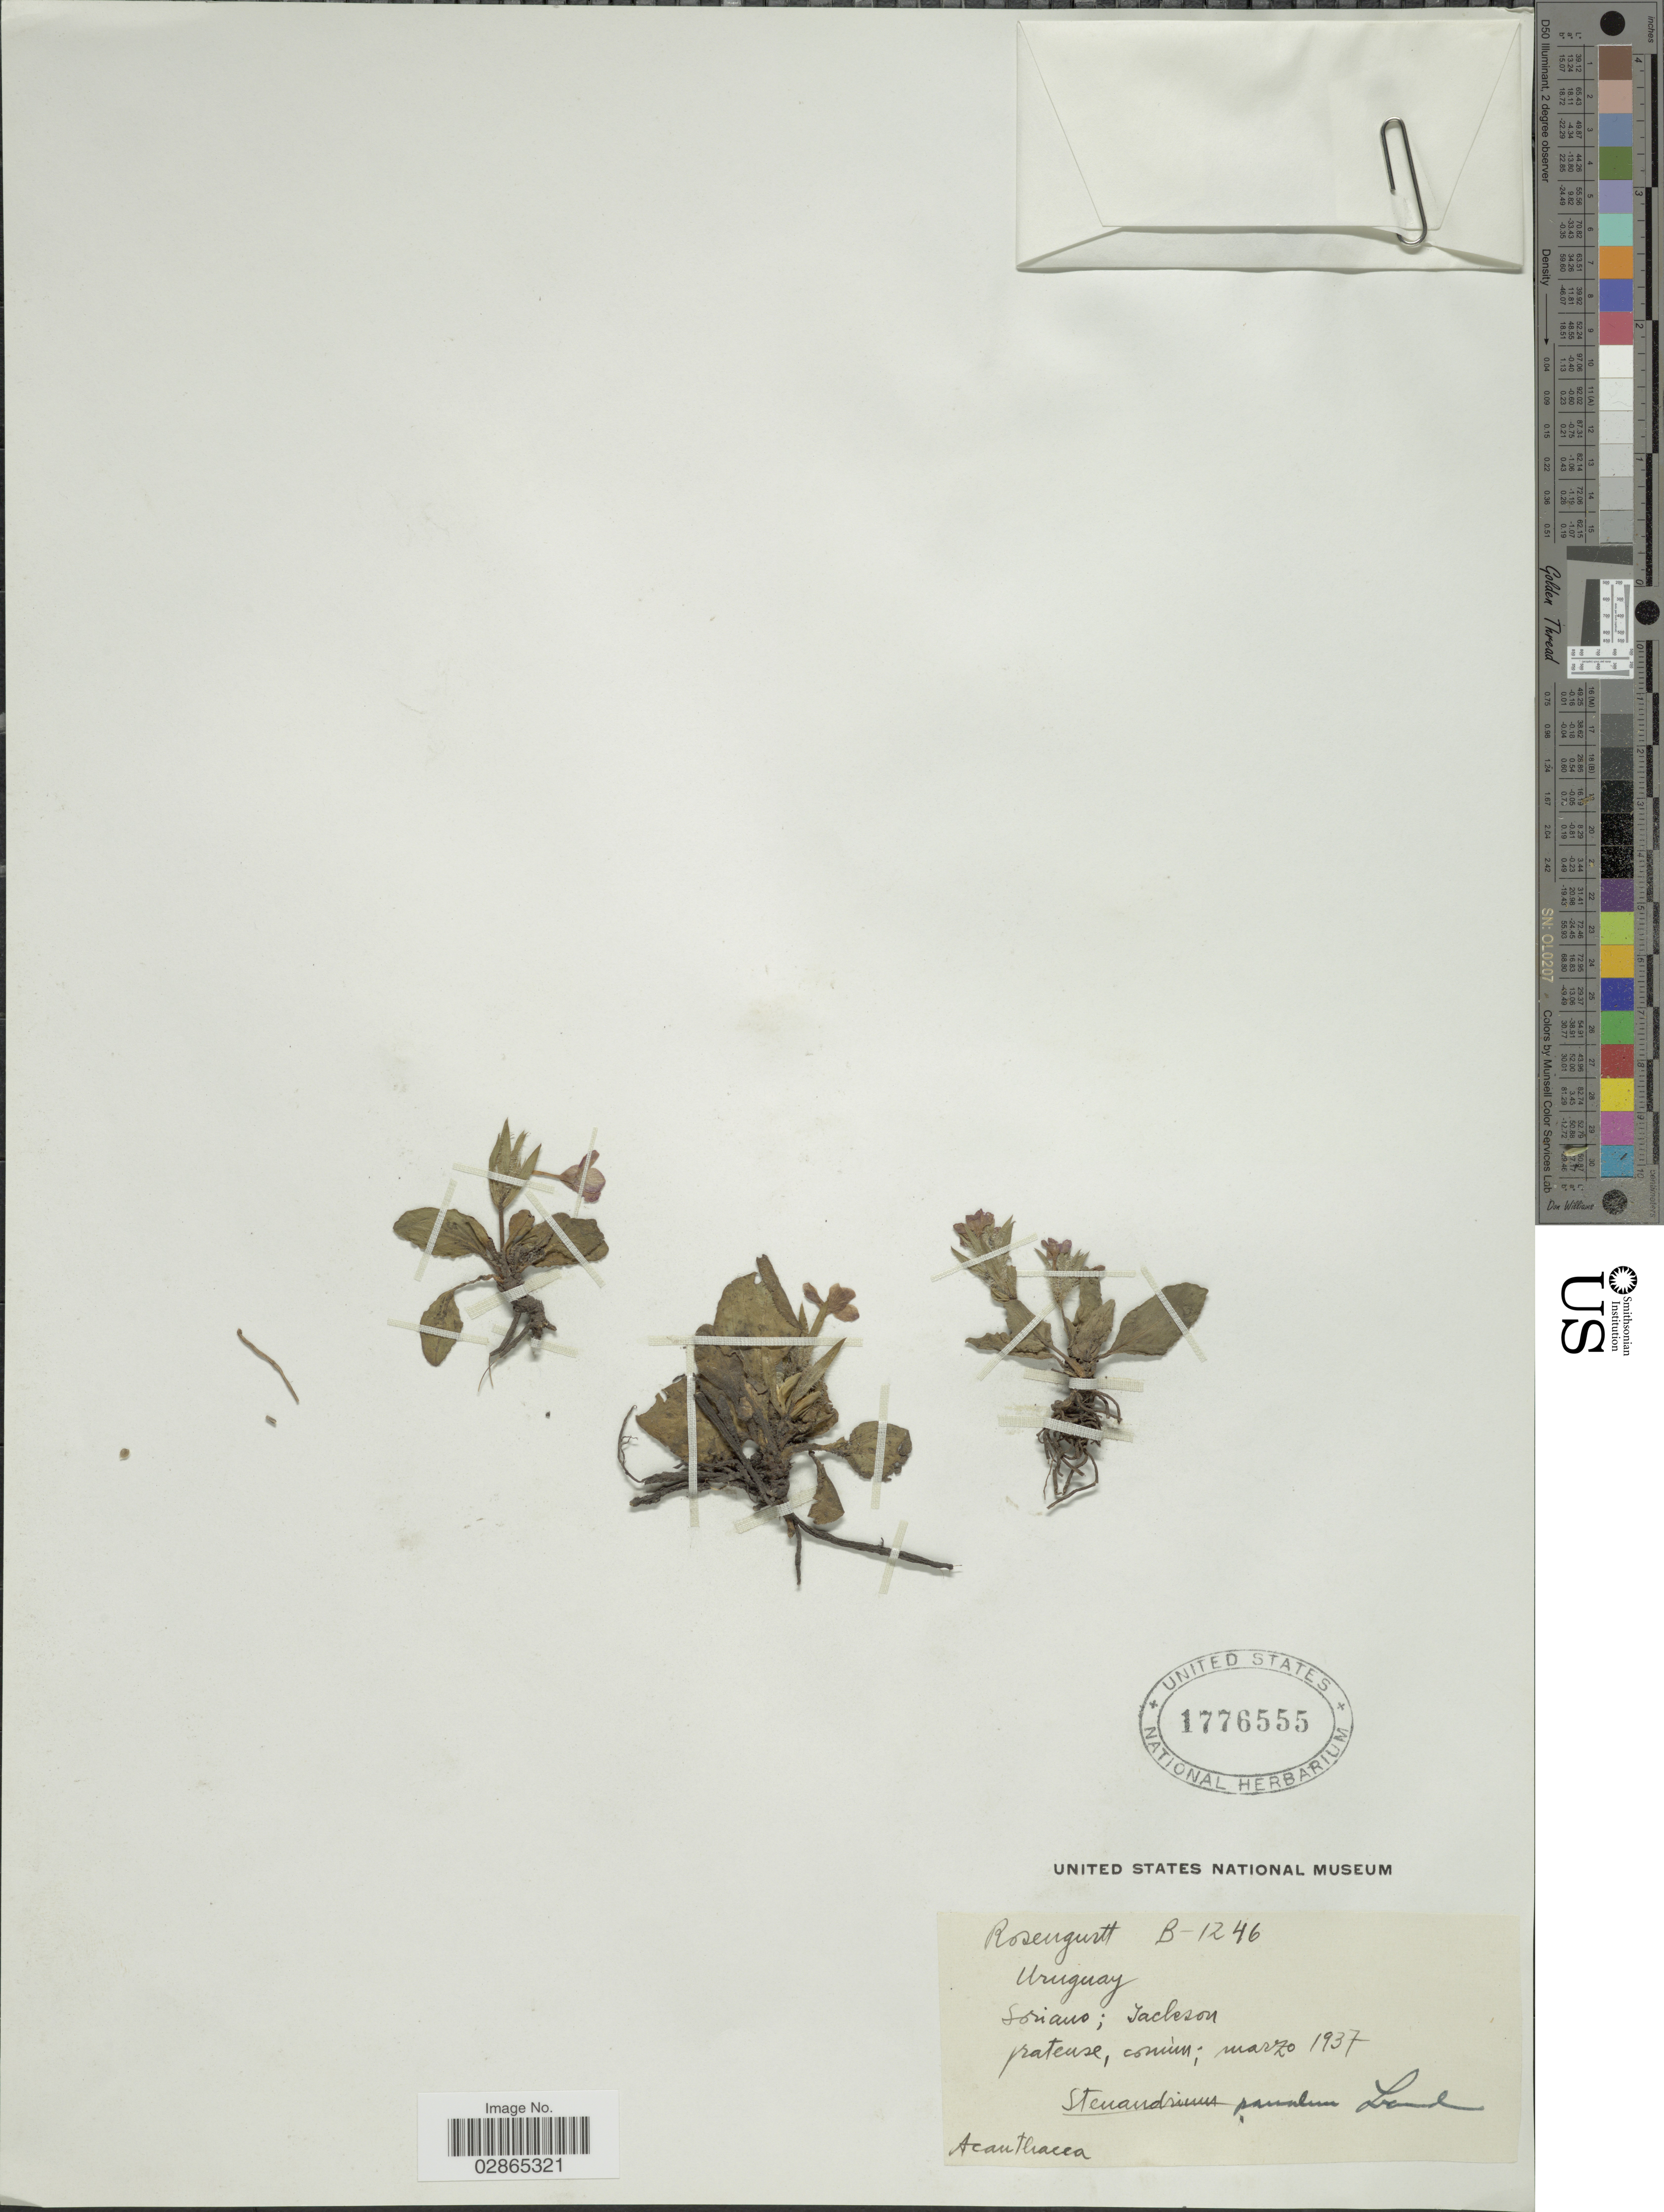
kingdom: Plantae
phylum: Tracheophyta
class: Magnoliopsida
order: Lamiales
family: Acanthaceae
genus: Stenandrium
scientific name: Stenandrium dulce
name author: (Cav.) Nees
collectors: Rosengurtt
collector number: B-1246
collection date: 1937-03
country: Uruguay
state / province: Soriano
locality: Tacleson.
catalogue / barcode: US 1776555